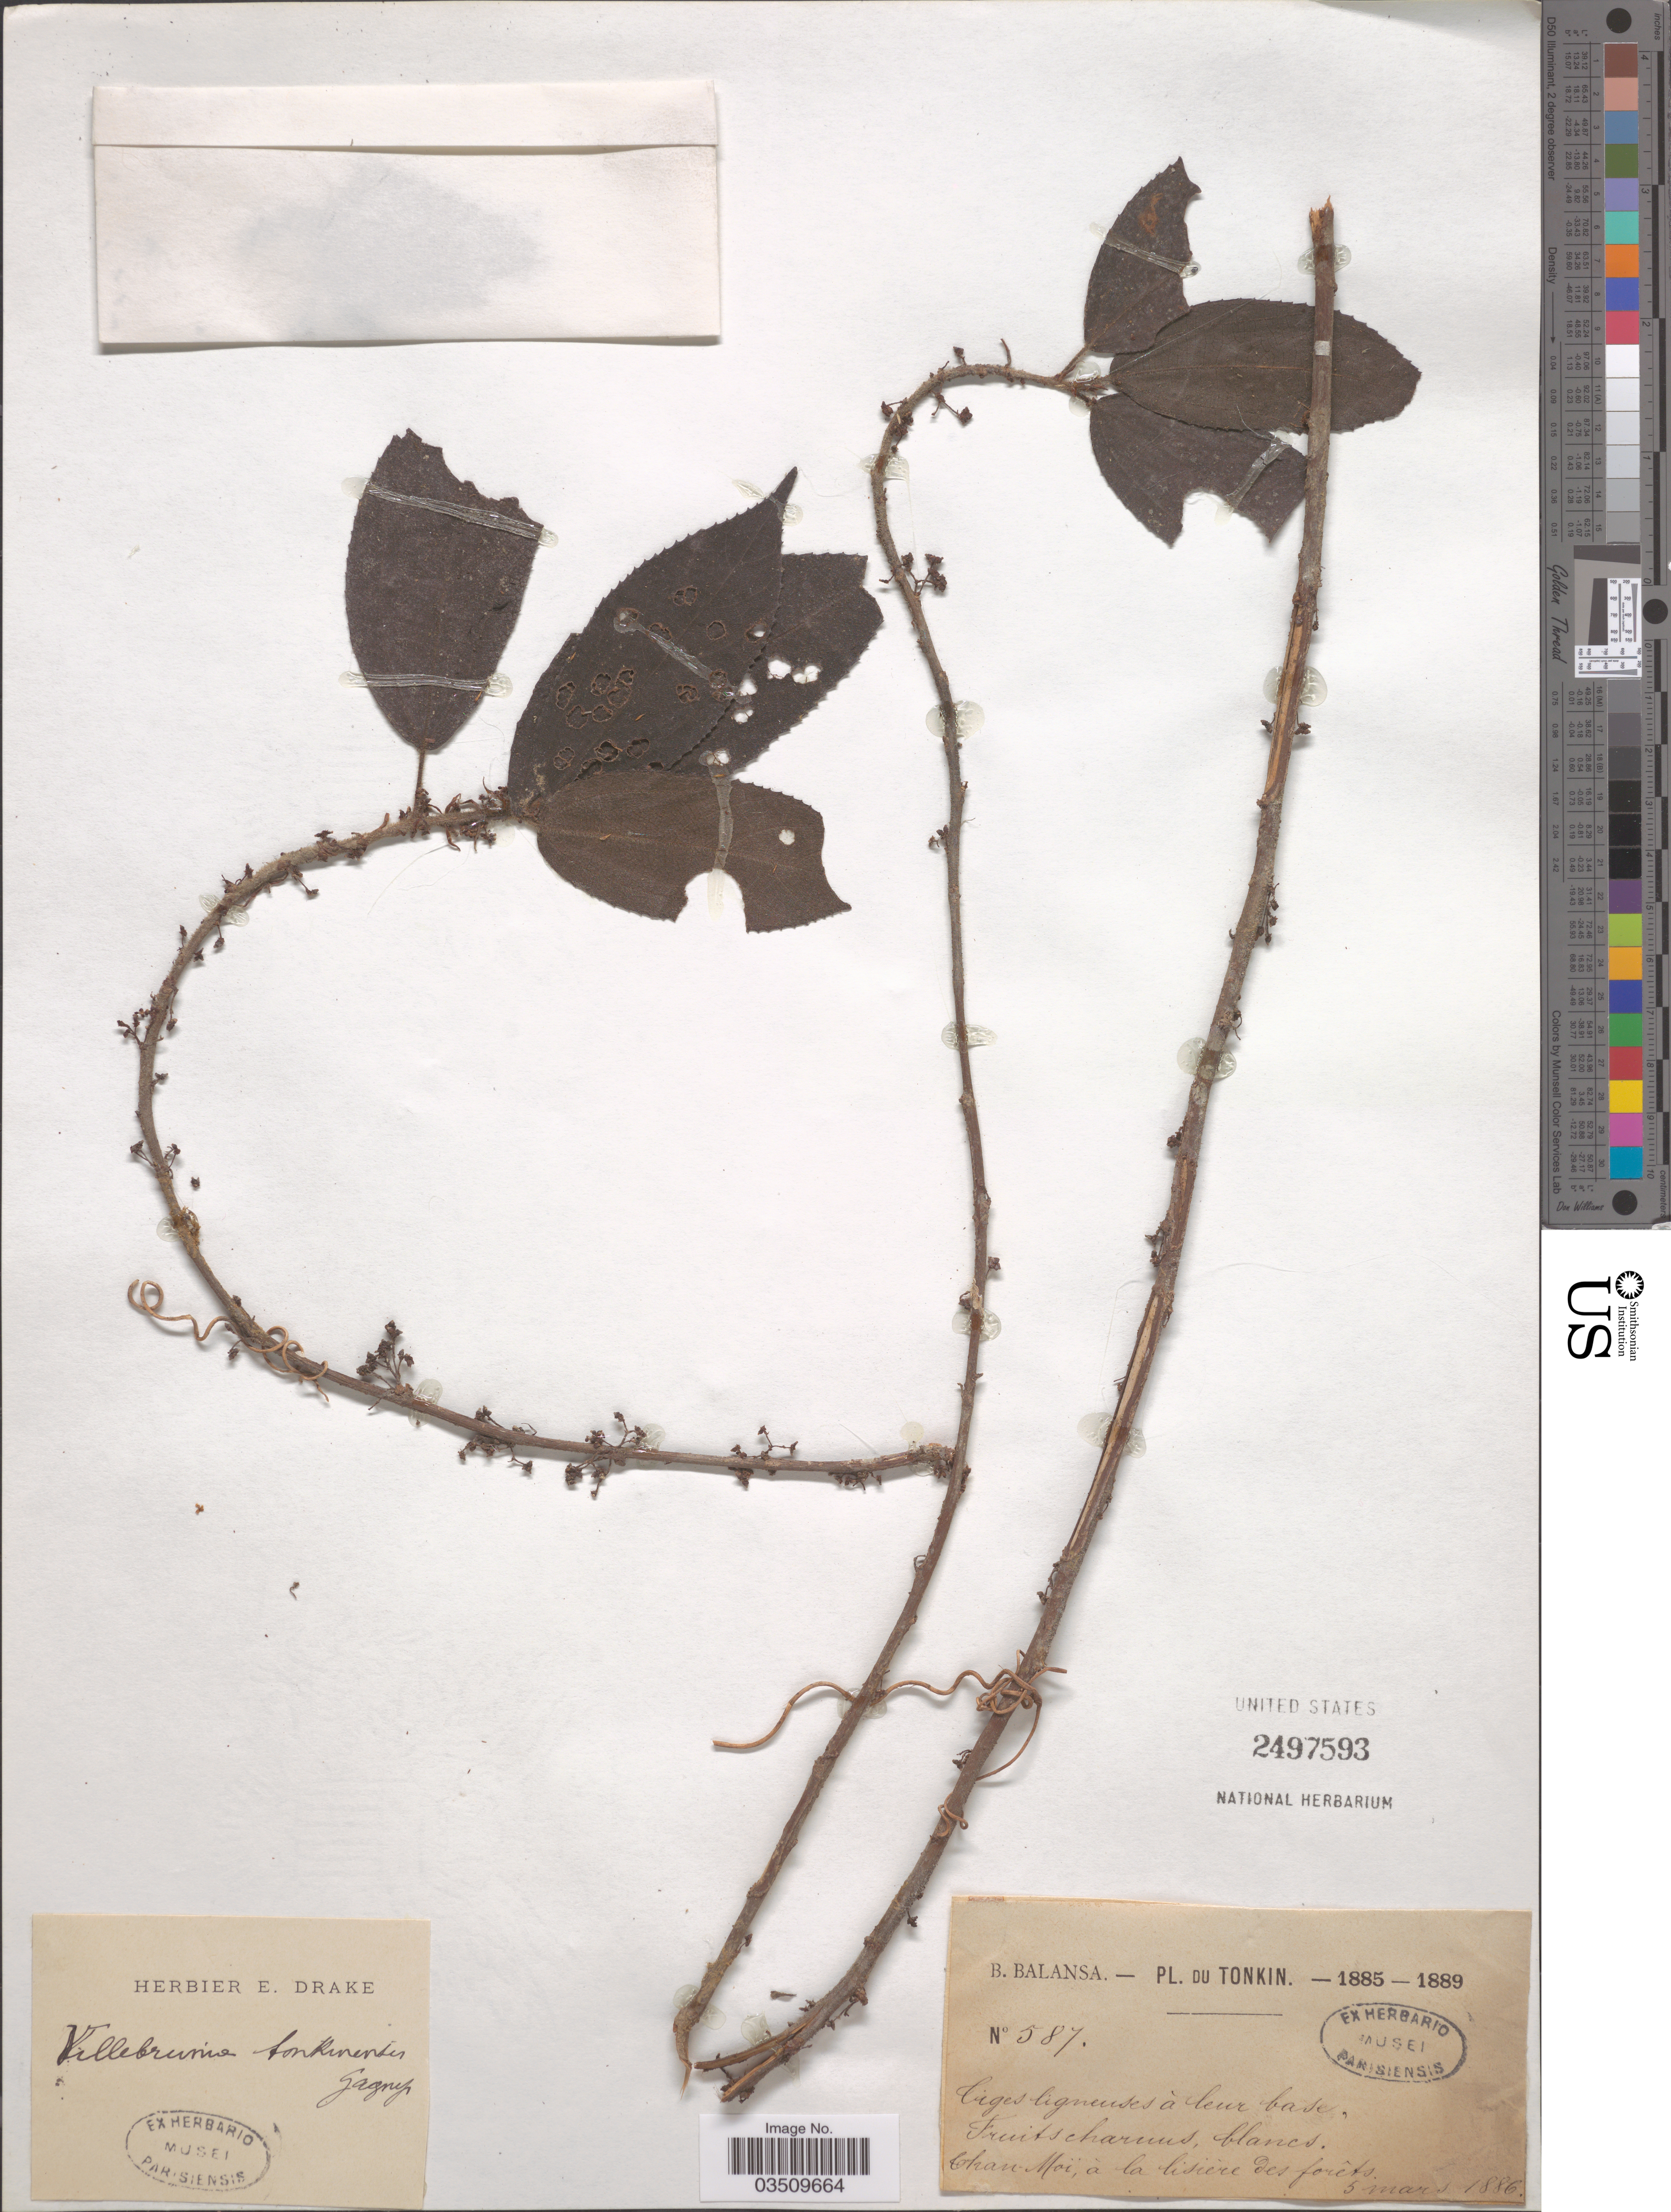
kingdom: Plantae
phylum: Tracheophyta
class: Magnoliopsida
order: Rosales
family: Urticaceae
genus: Oreocnide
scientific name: Oreocnide tonkinensis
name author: (Gagnep.) Merr. & Chun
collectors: B. Balansa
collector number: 587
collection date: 1886-03-05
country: Vietnam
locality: Tonkin. Ciges ligneuses á leur base. Chian Moï, á la lisiere des forêts.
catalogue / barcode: US 2497593